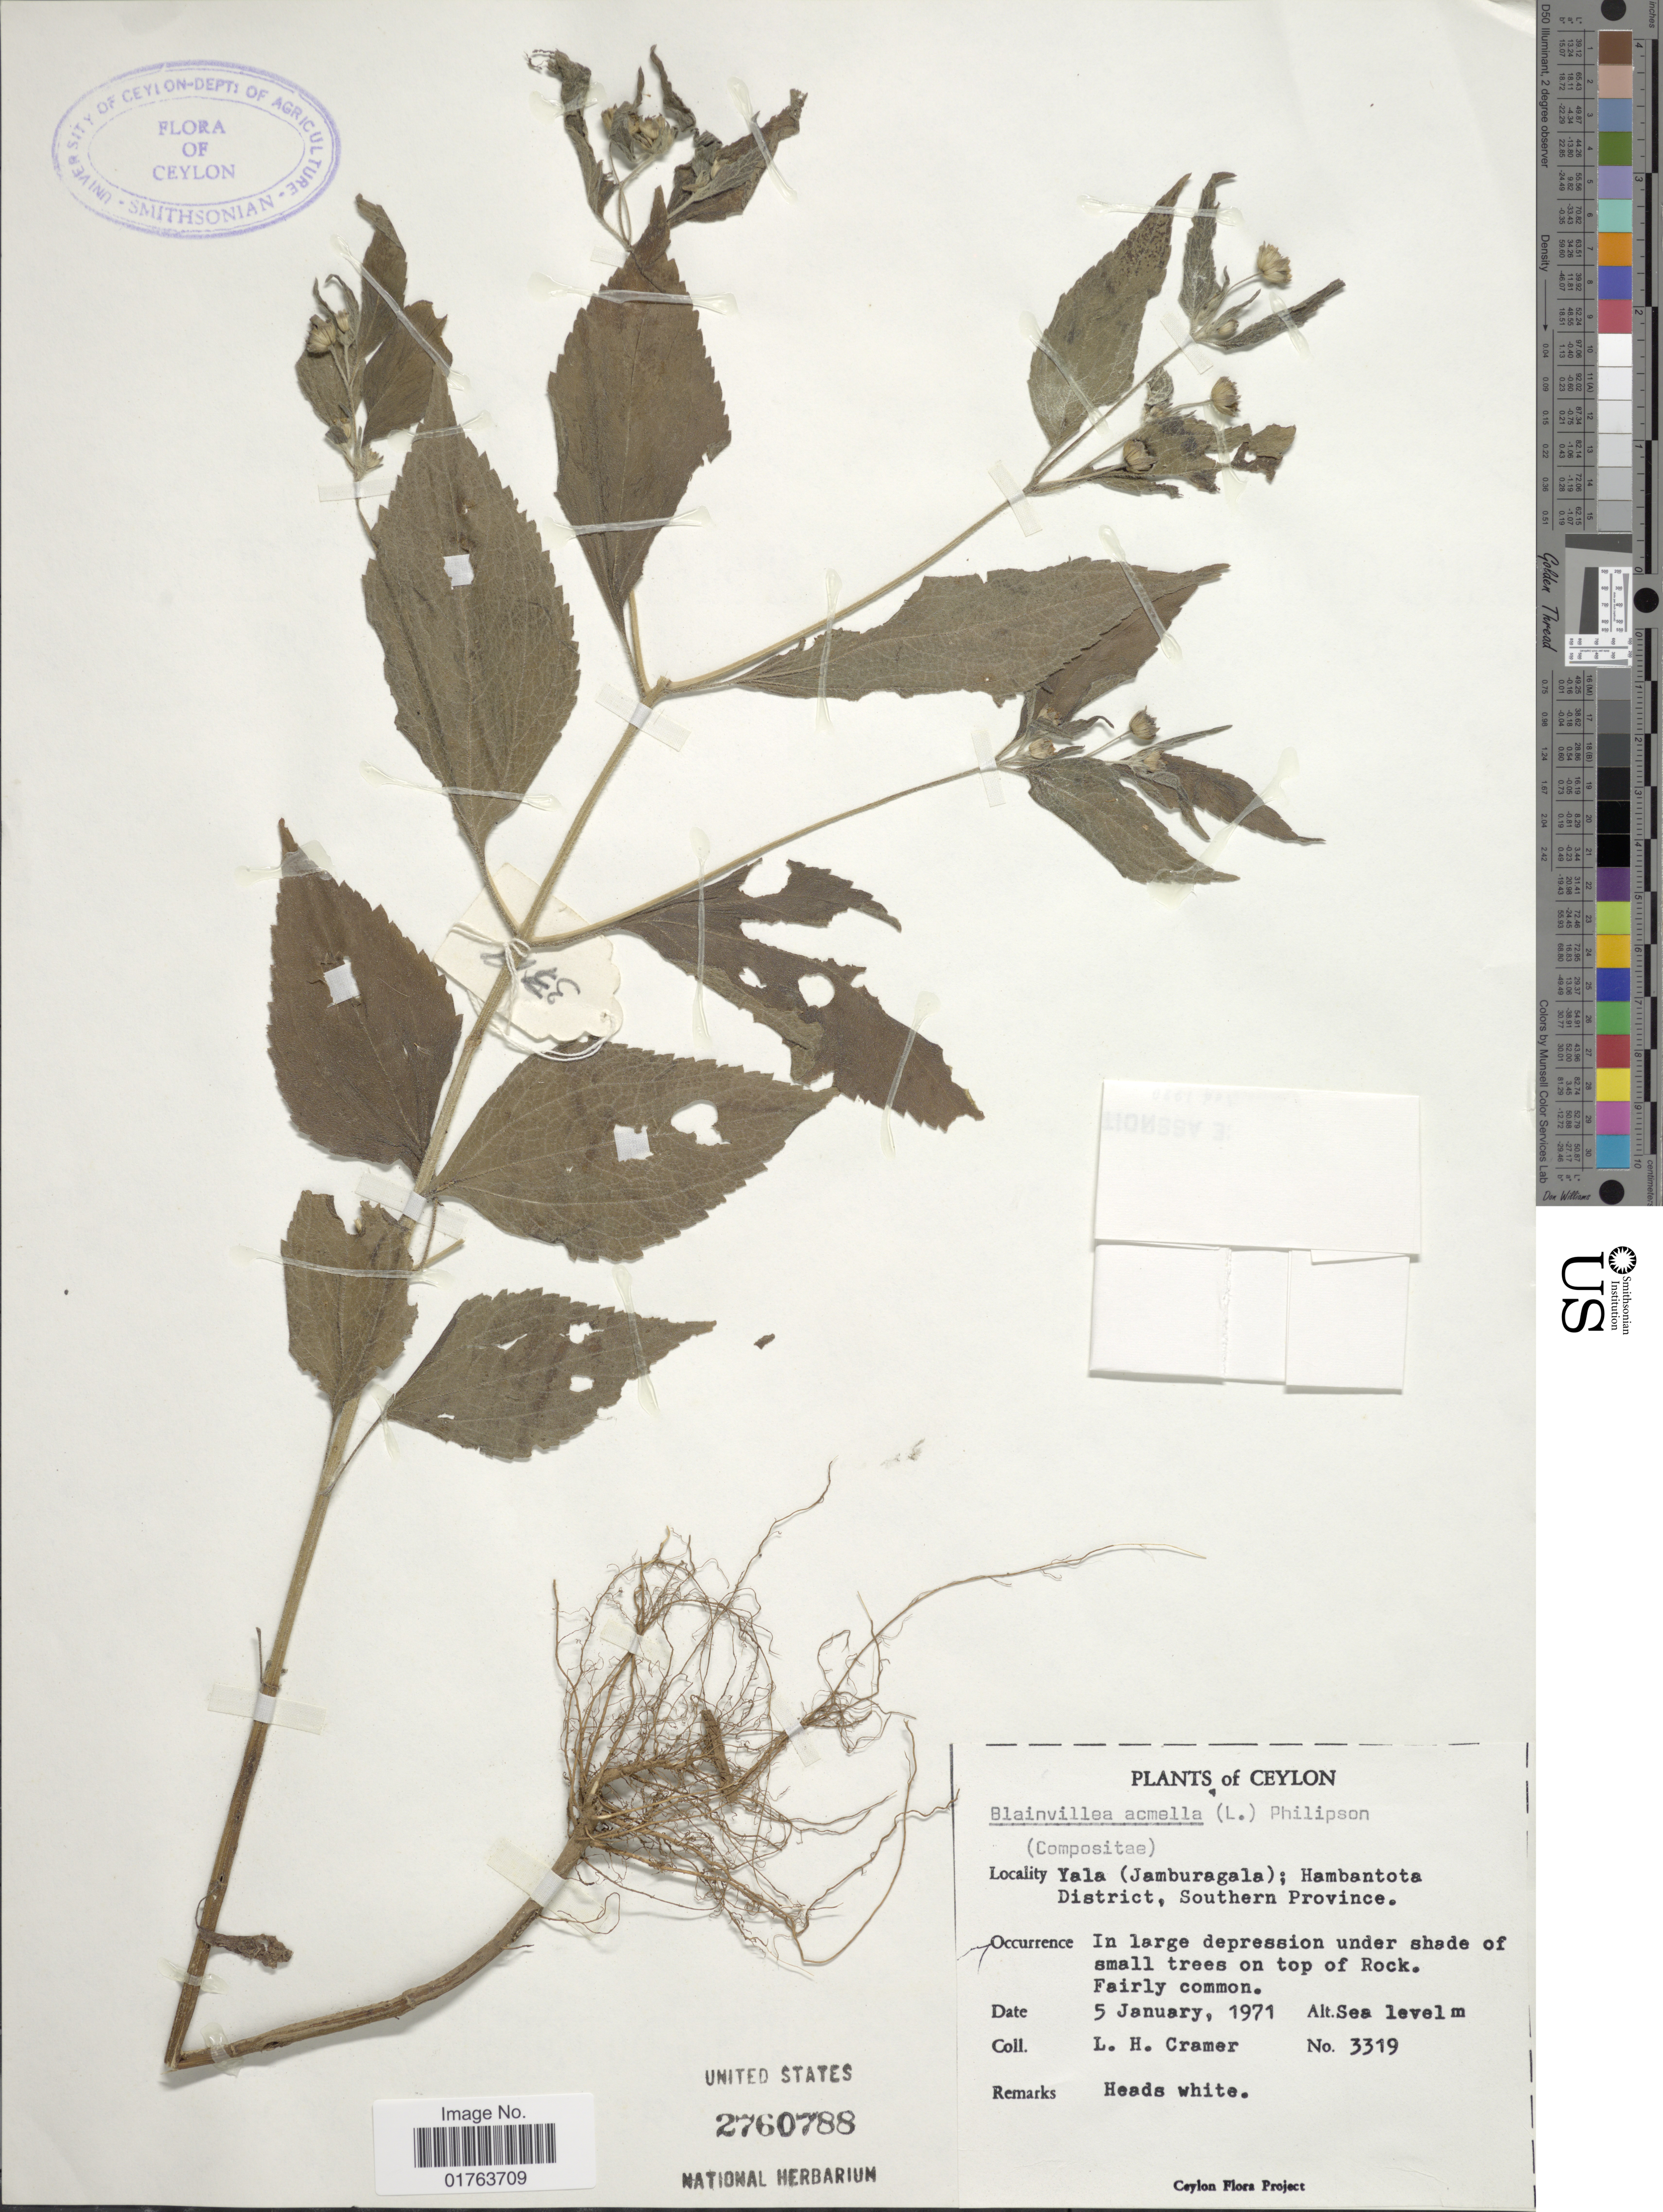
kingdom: Plantae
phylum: Tracheophyta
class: Magnoliopsida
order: Asterales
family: Asteraceae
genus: Blainvillea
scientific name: Blainvillea acmella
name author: (L.) Philipson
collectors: L. H. Cramer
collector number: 3319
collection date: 1971-01-05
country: Sri Lanka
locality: Ceylon, Yala (Jamburagala); Hambantota District, Southern Province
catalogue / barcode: US 2760788